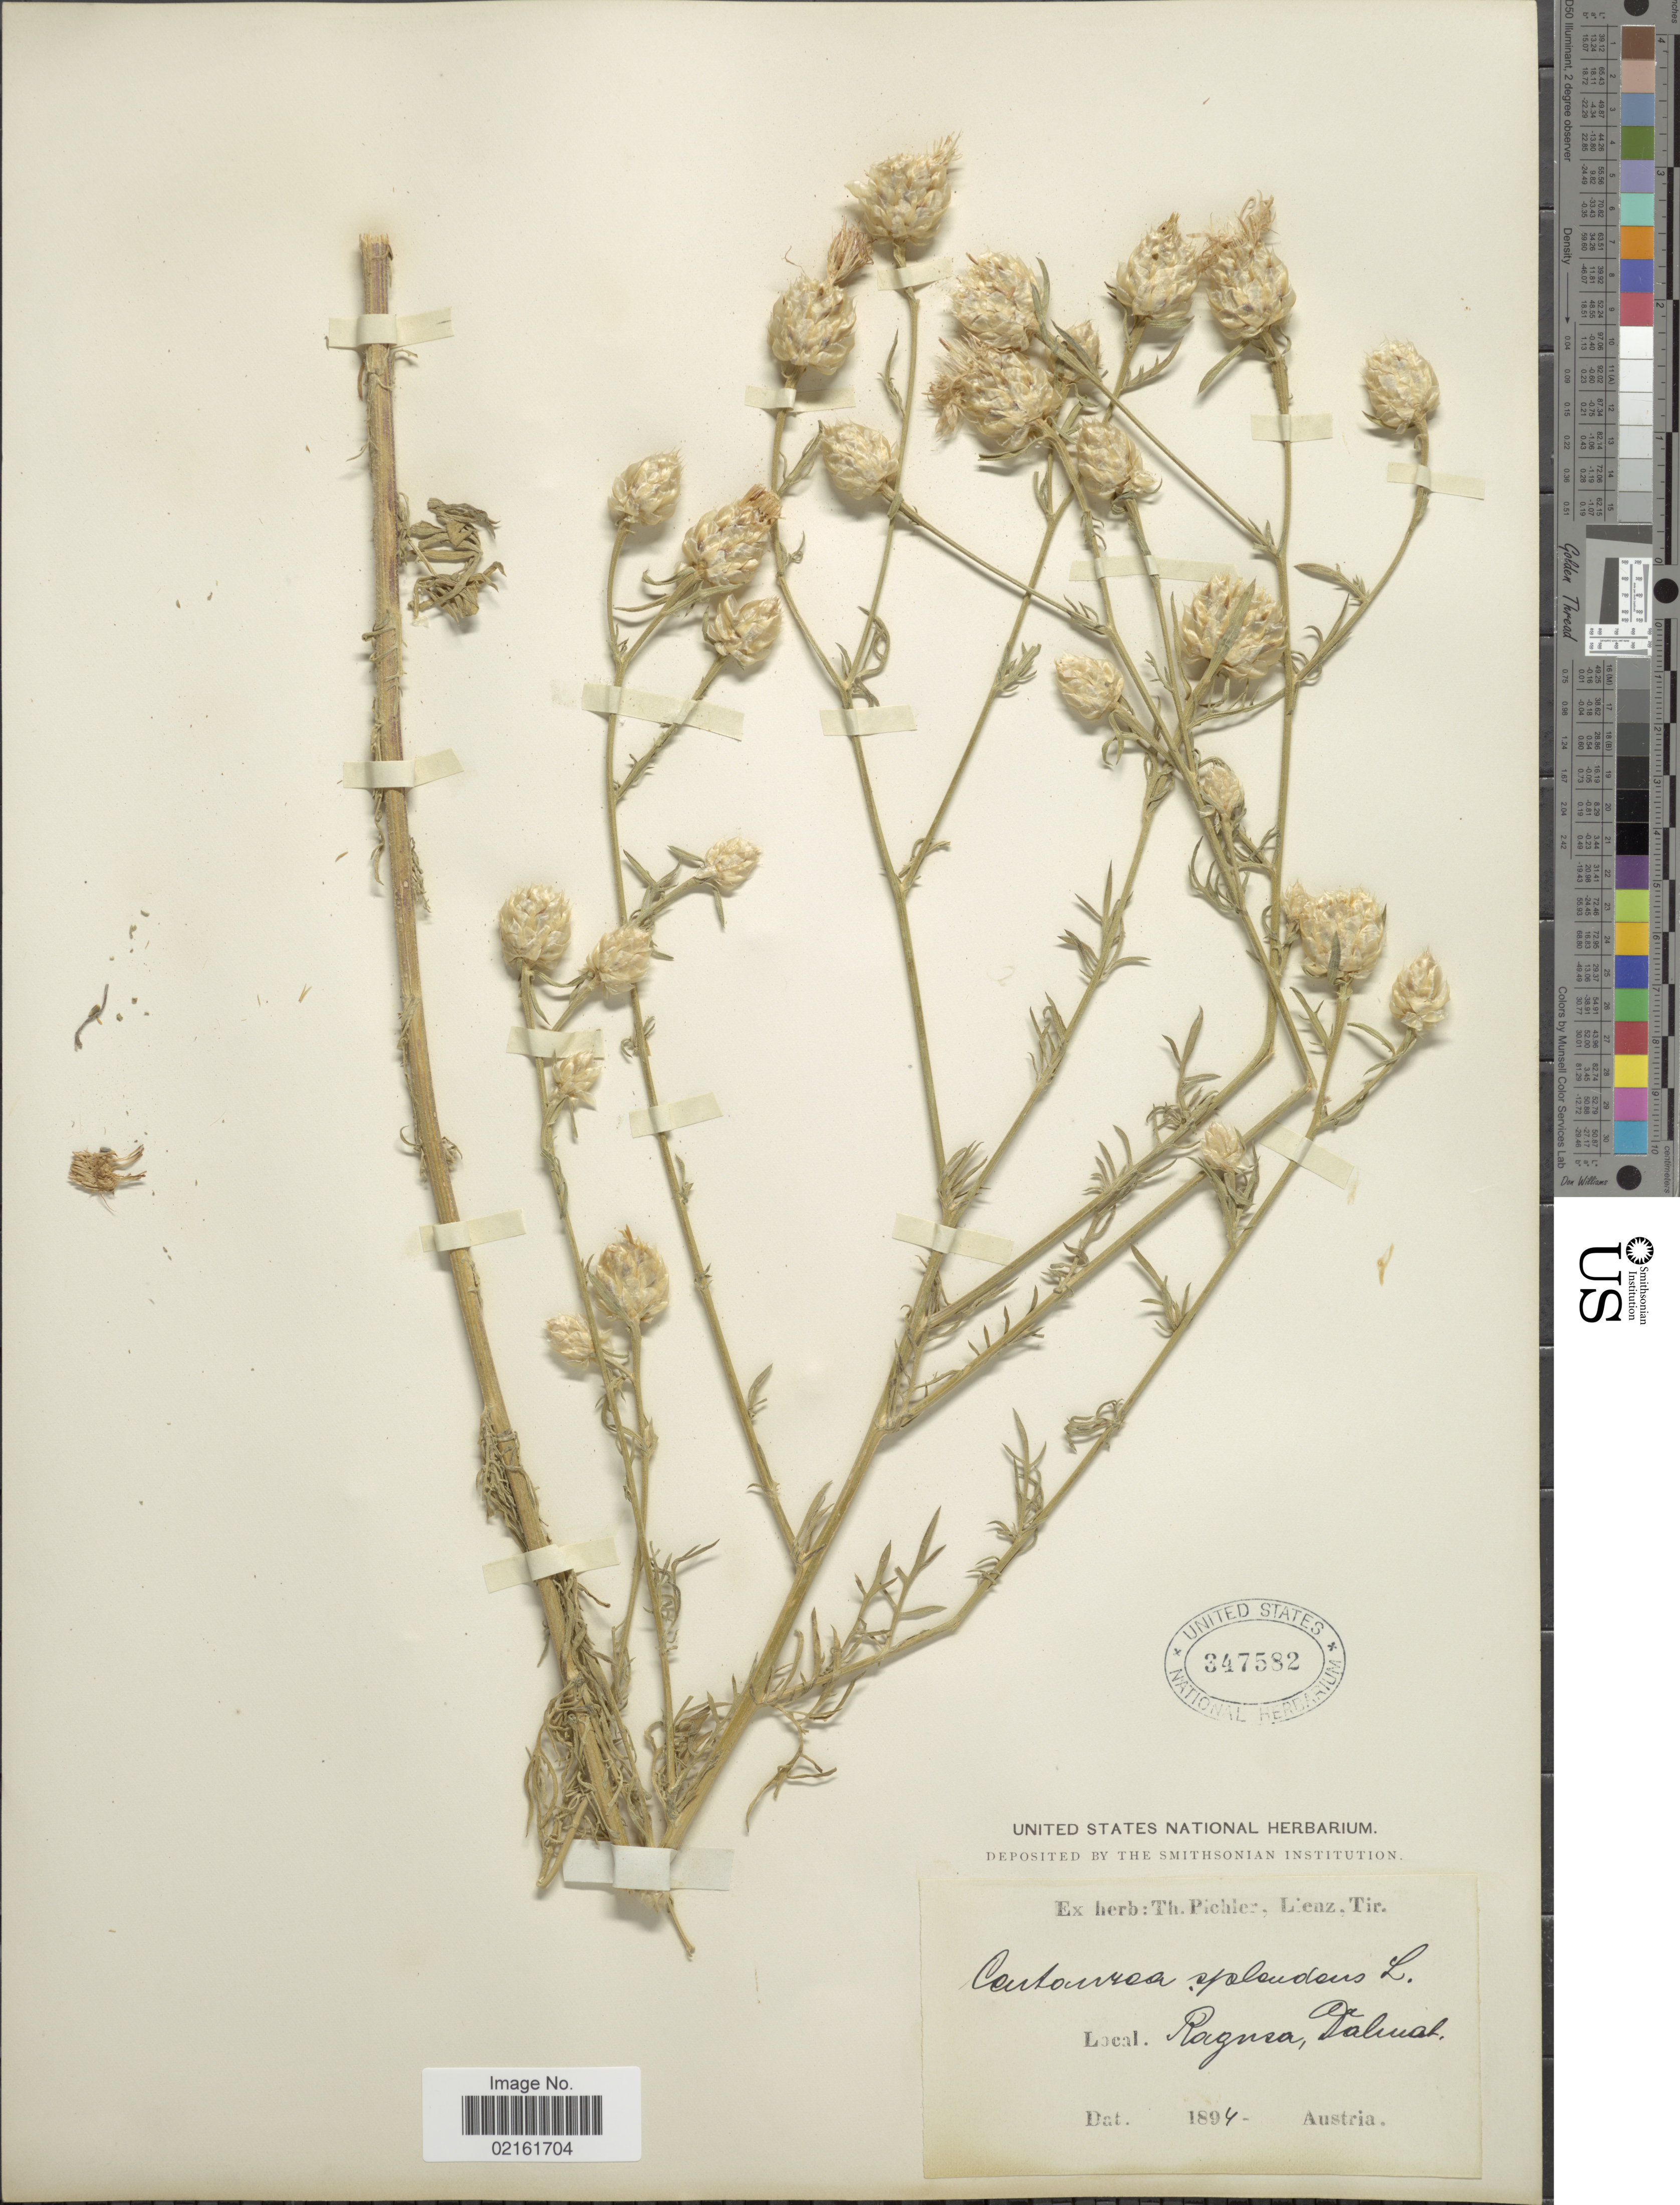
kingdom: Plantae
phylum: Tracheophyta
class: Magnoliopsida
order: Asterales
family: Asteraceae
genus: Centaurea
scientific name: Centaurea margaritacea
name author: Ten.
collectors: ex herb. T. Pichler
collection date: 1894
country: Austria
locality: Ragusa, Dalmat. [interpreted]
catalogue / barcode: US 347582